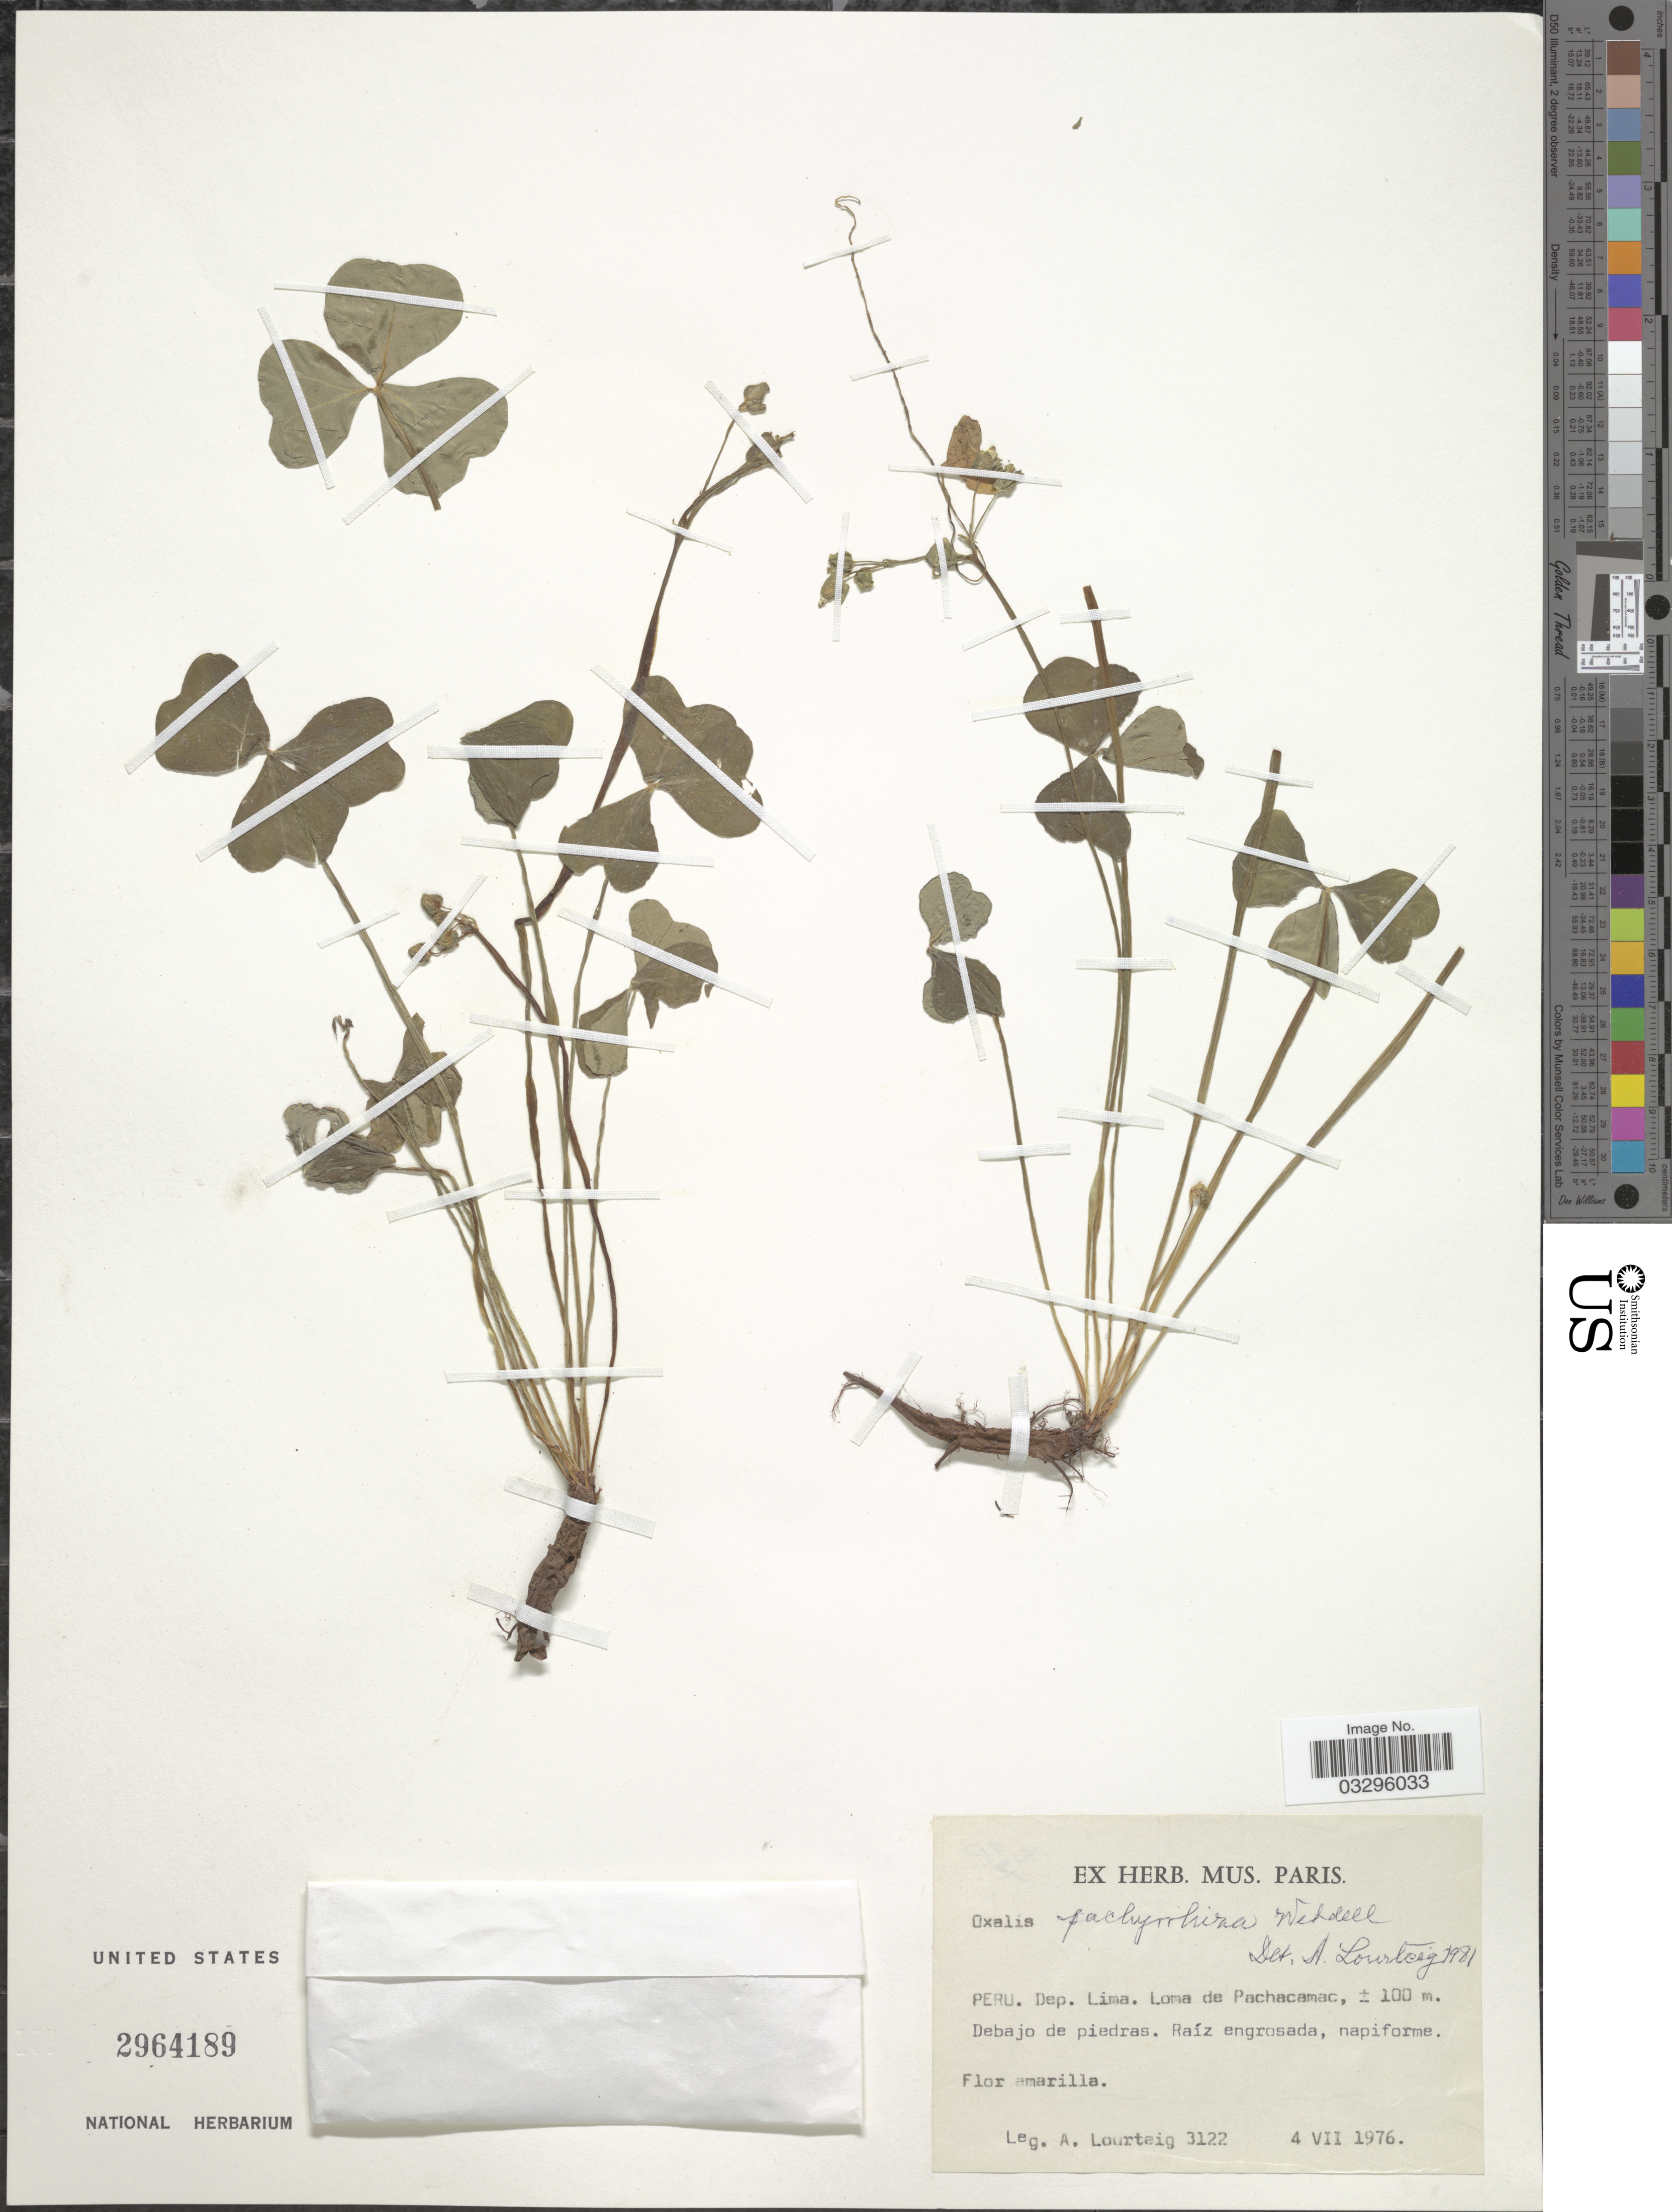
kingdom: Plantae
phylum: Tracheophyta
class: Magnoliopsida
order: Oxalidales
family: Oxalidaceae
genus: Oxalis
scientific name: Oxalis pachyrrhiza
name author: Wedd.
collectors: A. Lourteig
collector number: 3122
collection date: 1976-07-04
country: Peru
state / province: Lima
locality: Dep. Lima. Loma de Pachacamac.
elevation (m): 100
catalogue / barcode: US 2964189